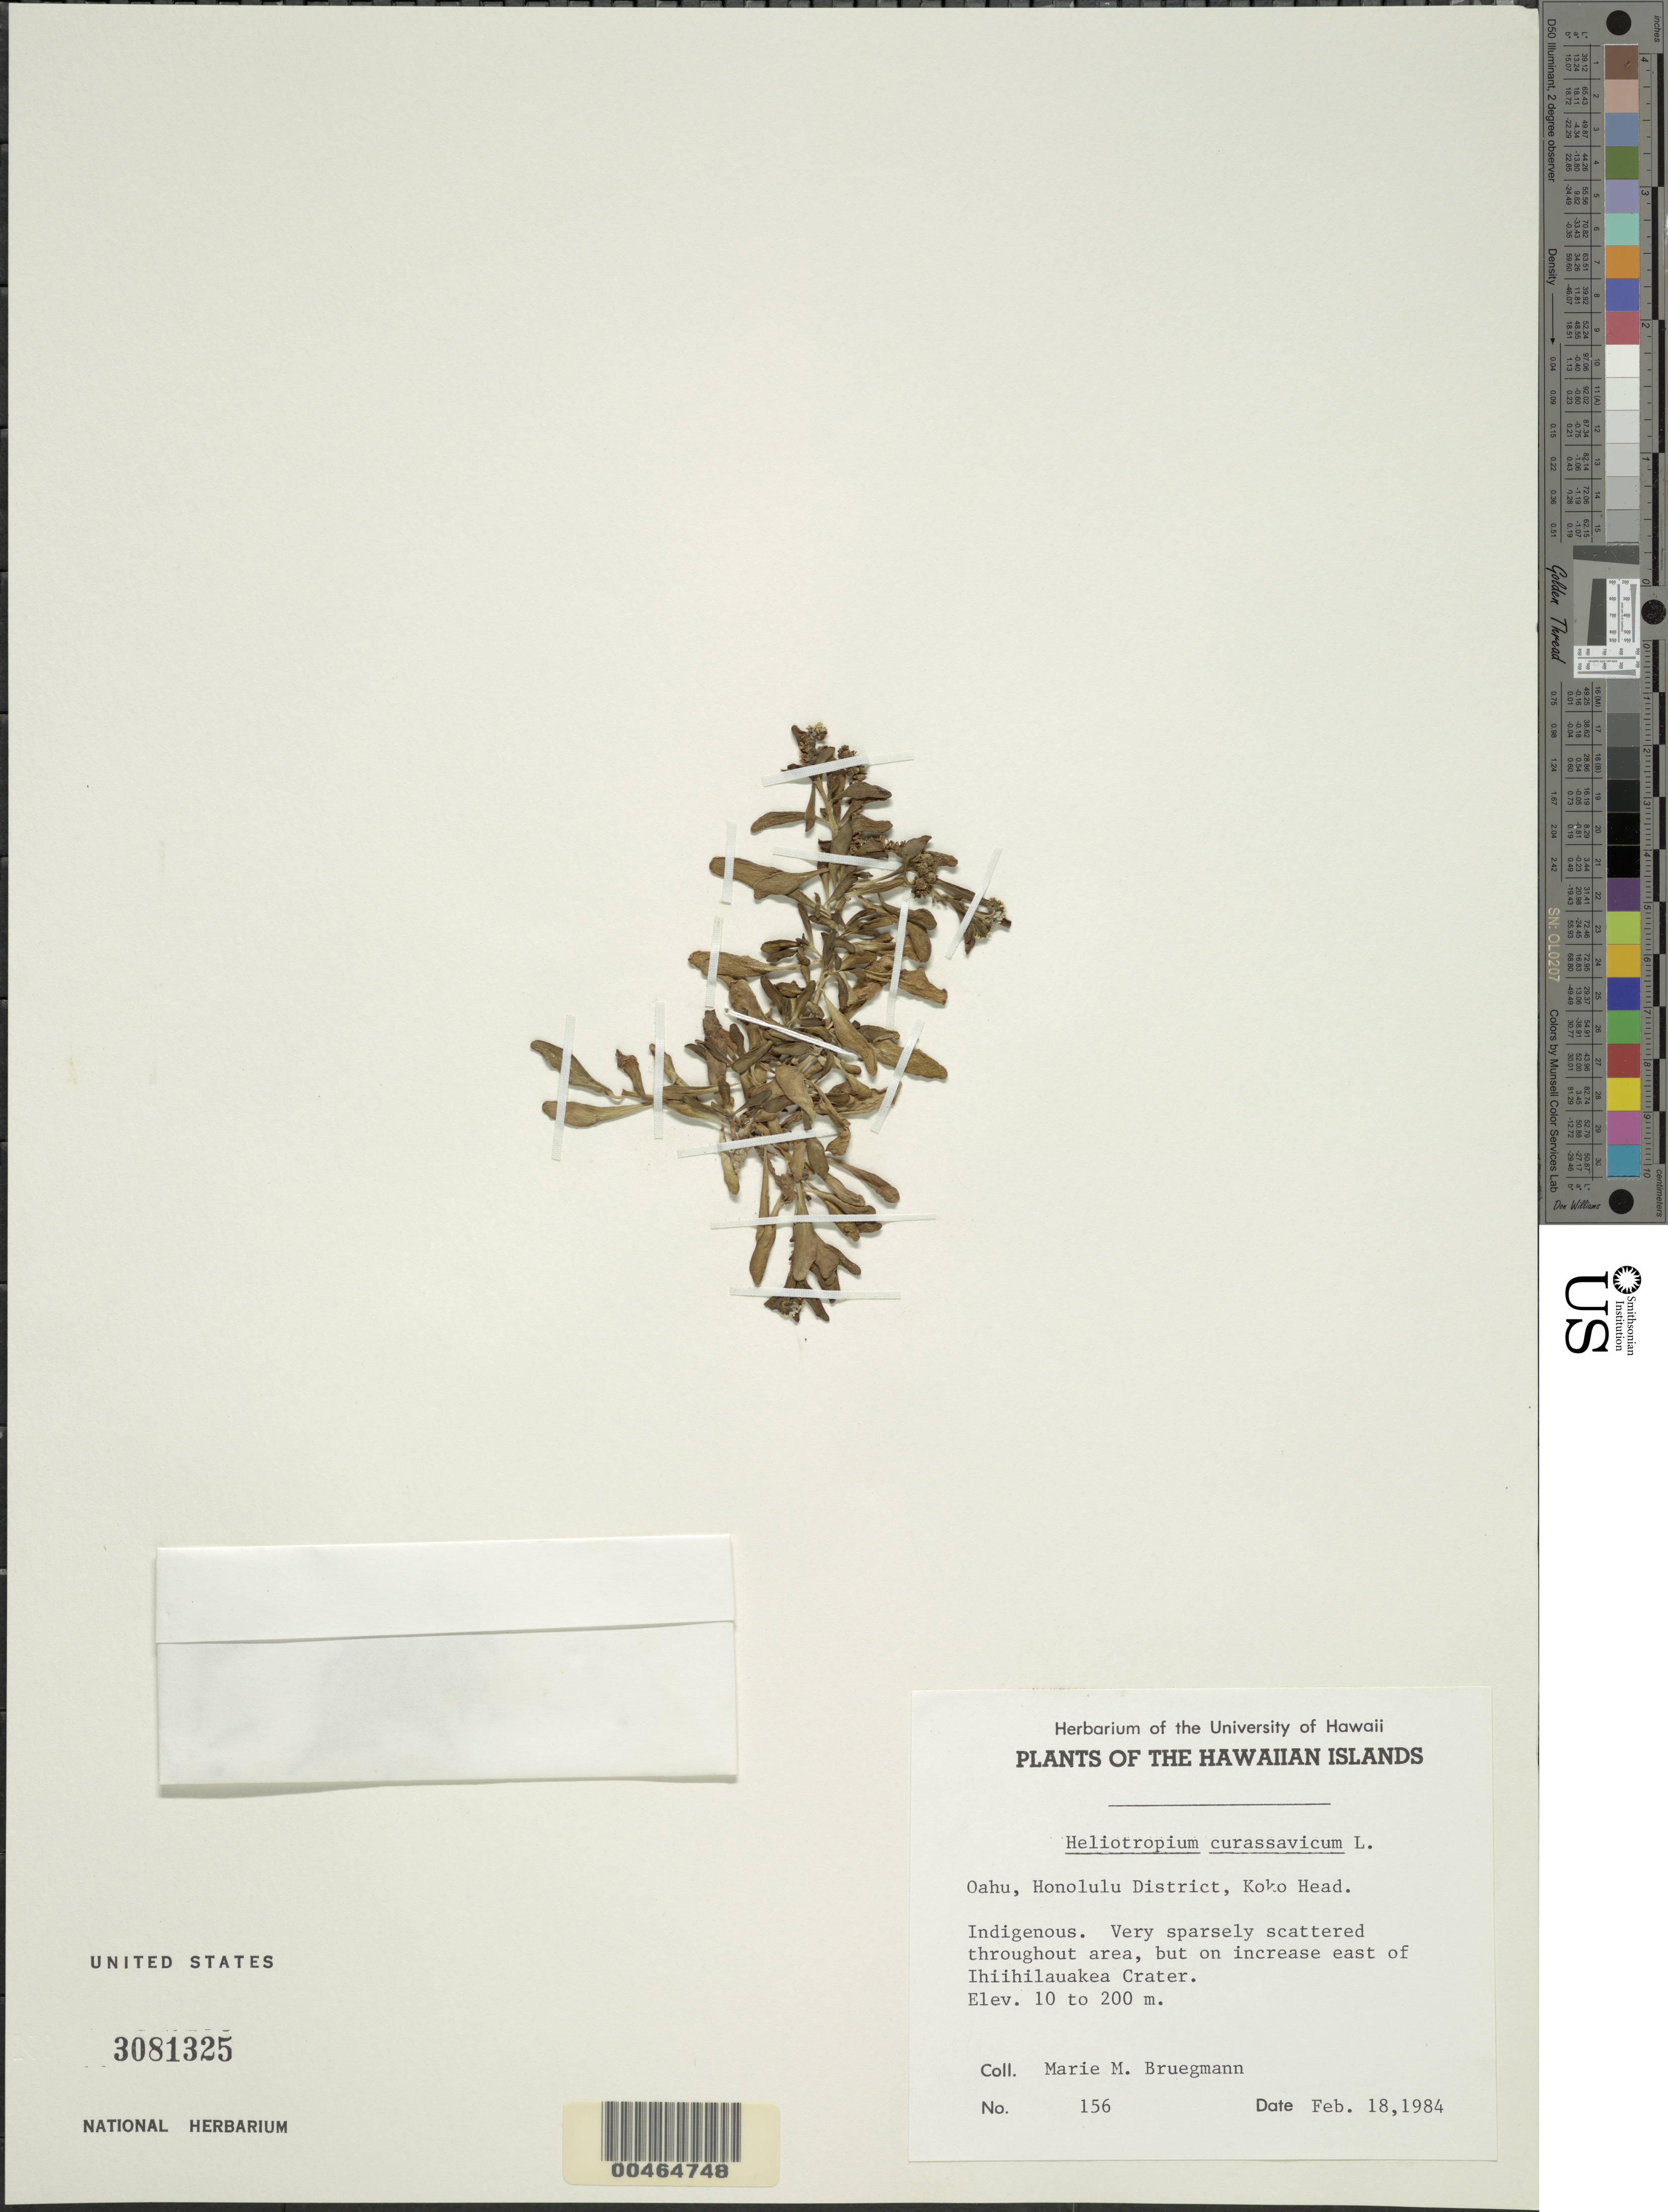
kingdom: Plantae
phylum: Tracheophyta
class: Magnoliopsida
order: Boraginales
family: Heliotropiaceae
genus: Heliotropium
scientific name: Heliotropium curassavicum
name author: L.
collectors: M. Bruegmann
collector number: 156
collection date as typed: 18 Feb 1984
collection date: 1984-02-18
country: United States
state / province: Hawaii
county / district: Honolulu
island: Oahu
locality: Honolulu District, Koko Head, E of Ihiihilauakea Crater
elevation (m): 10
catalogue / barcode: US 3081325